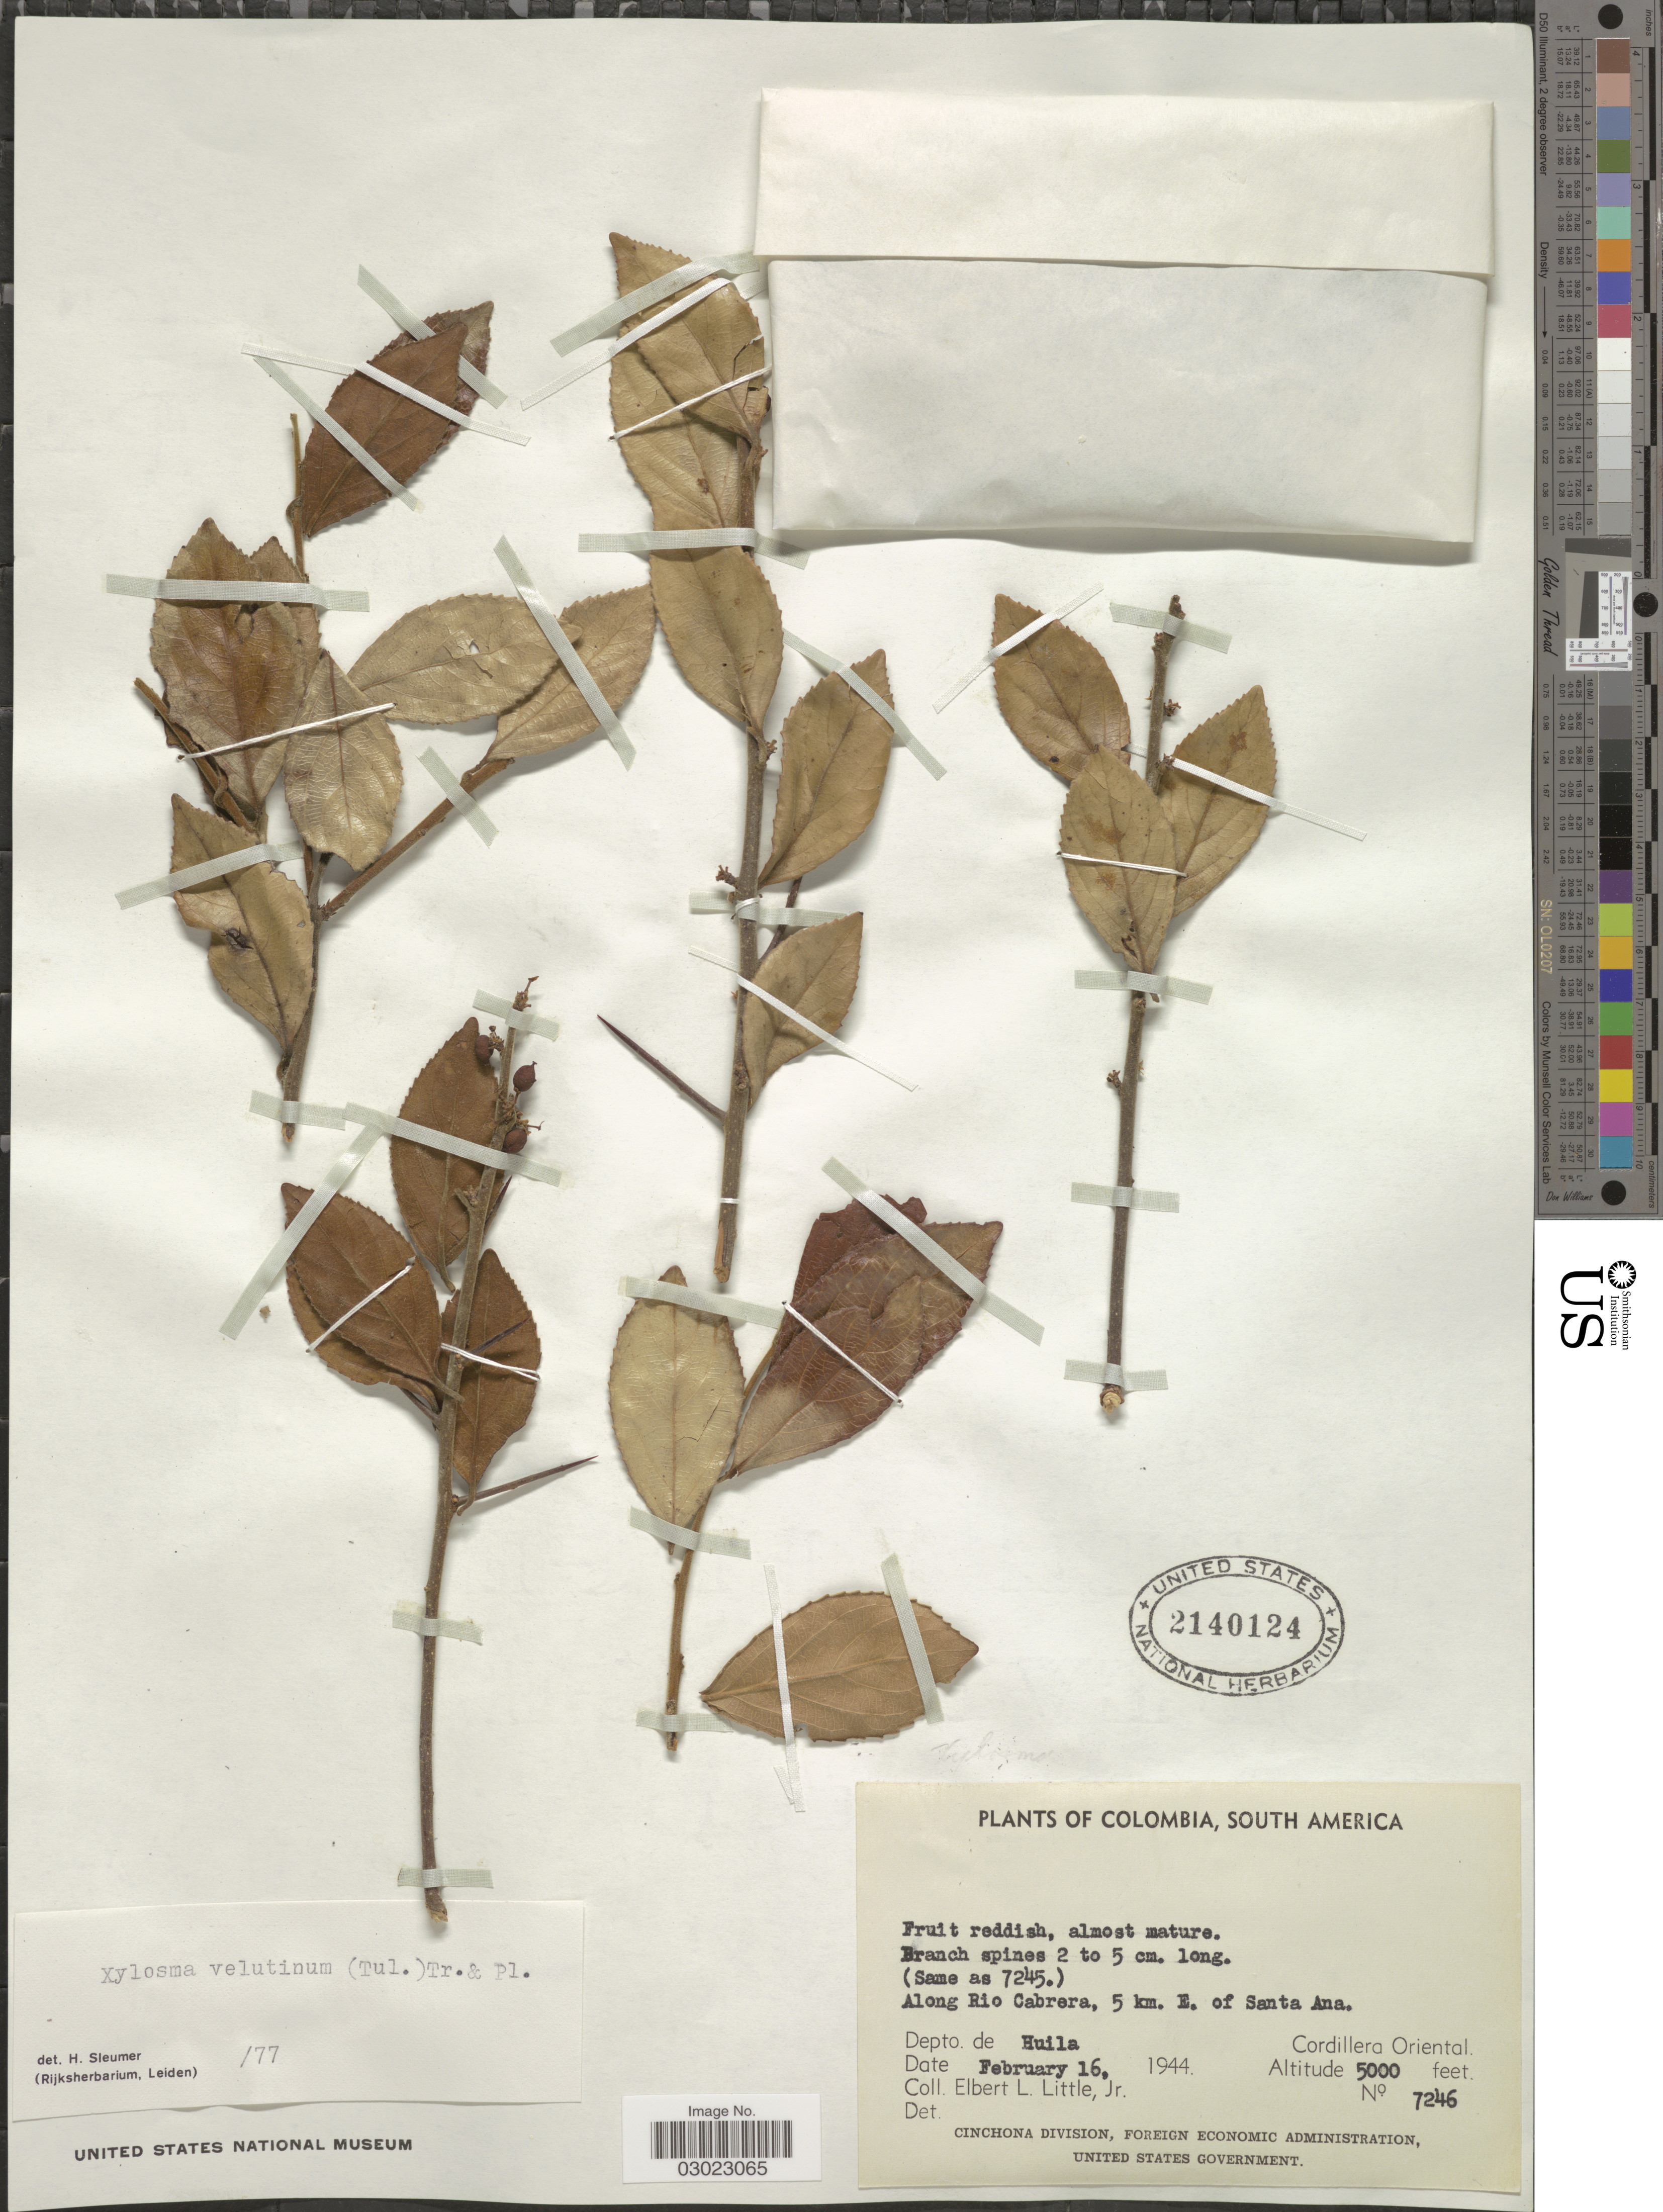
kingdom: Plantae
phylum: Tracheophyta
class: Magnoliopsida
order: Malpighiales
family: Salicaceae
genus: Xylosma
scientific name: Xylosma velutina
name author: (Tul.) Triana & Planch.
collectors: E. L. Little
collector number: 7246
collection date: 1944-02-16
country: Colombia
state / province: Huila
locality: Along Rio Cabrera, 5 km. E. of Santa Ana. Depto. de Huila. Cordillera Oriental.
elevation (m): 1524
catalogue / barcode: US 2140124